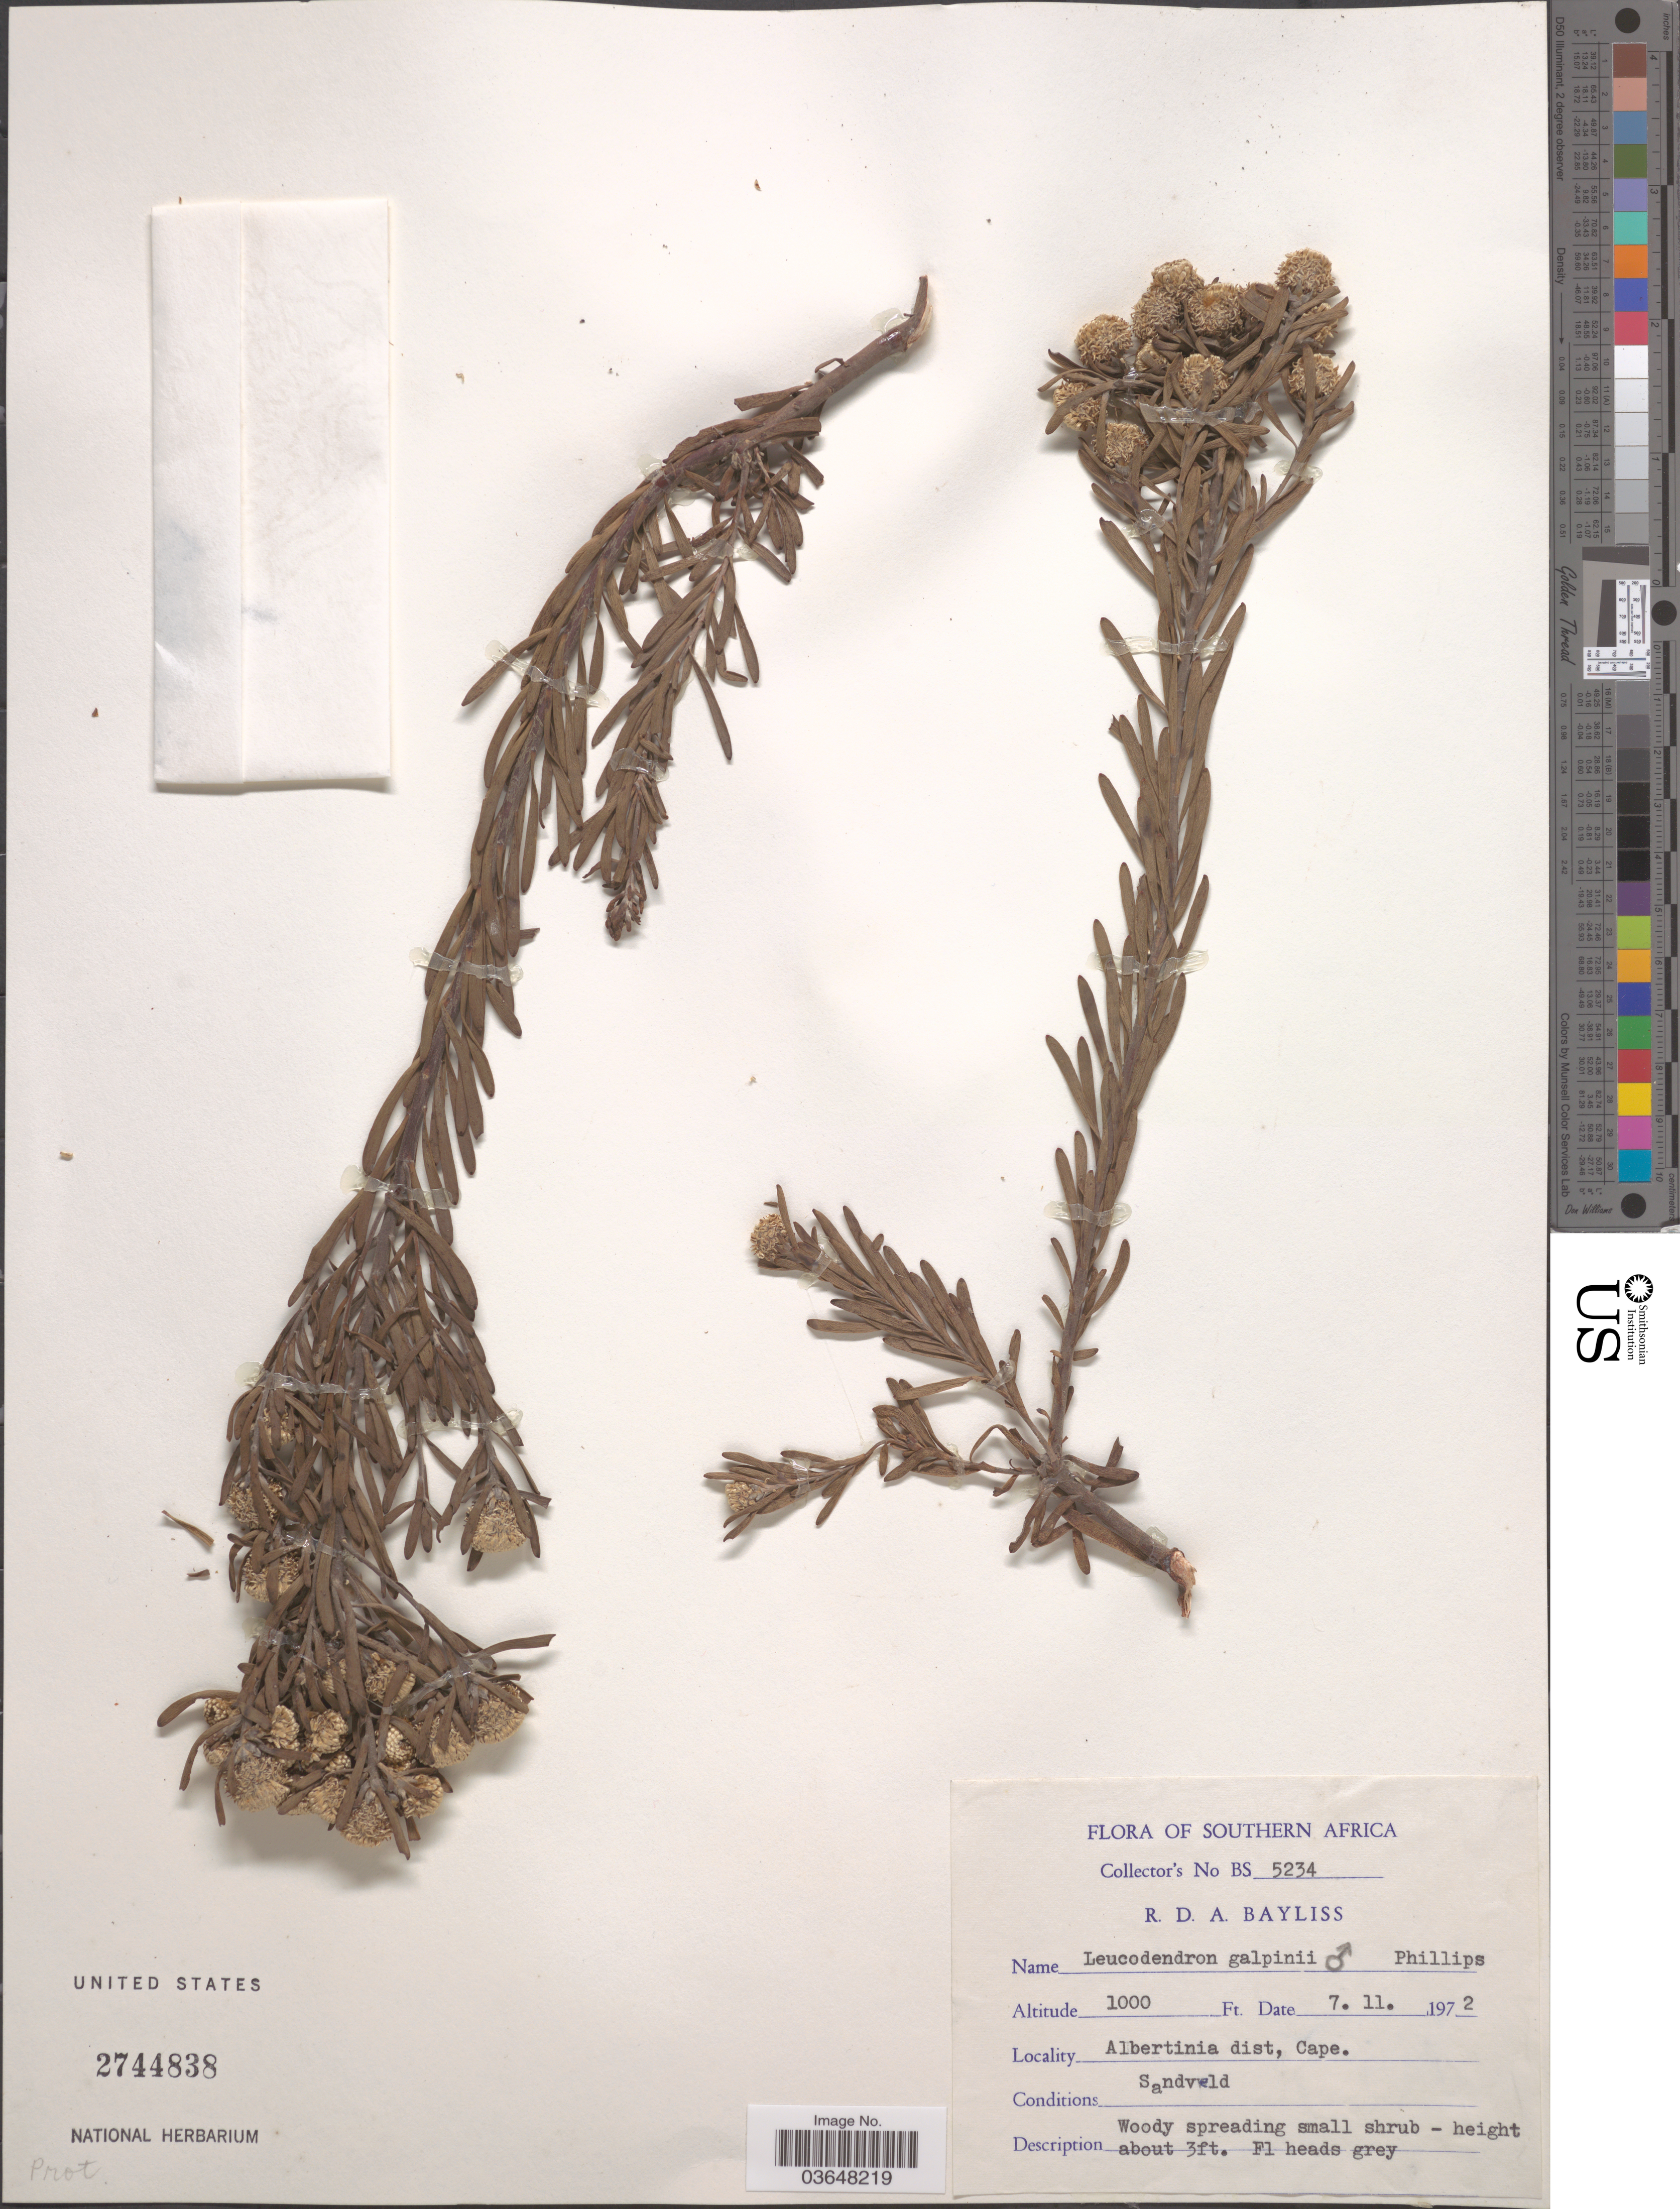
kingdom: Plantae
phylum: Tracheophyta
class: Magnoliopsida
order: Proteales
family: Proteaceae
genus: Leucadendron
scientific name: Leucadendron galpinii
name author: E. Phillips & Hutch.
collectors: R. Bayliss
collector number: BS 5234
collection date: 1972-11-07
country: South Africa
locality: Southern Africa. Albertinia dist, Cape.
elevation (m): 305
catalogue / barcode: US 2744838